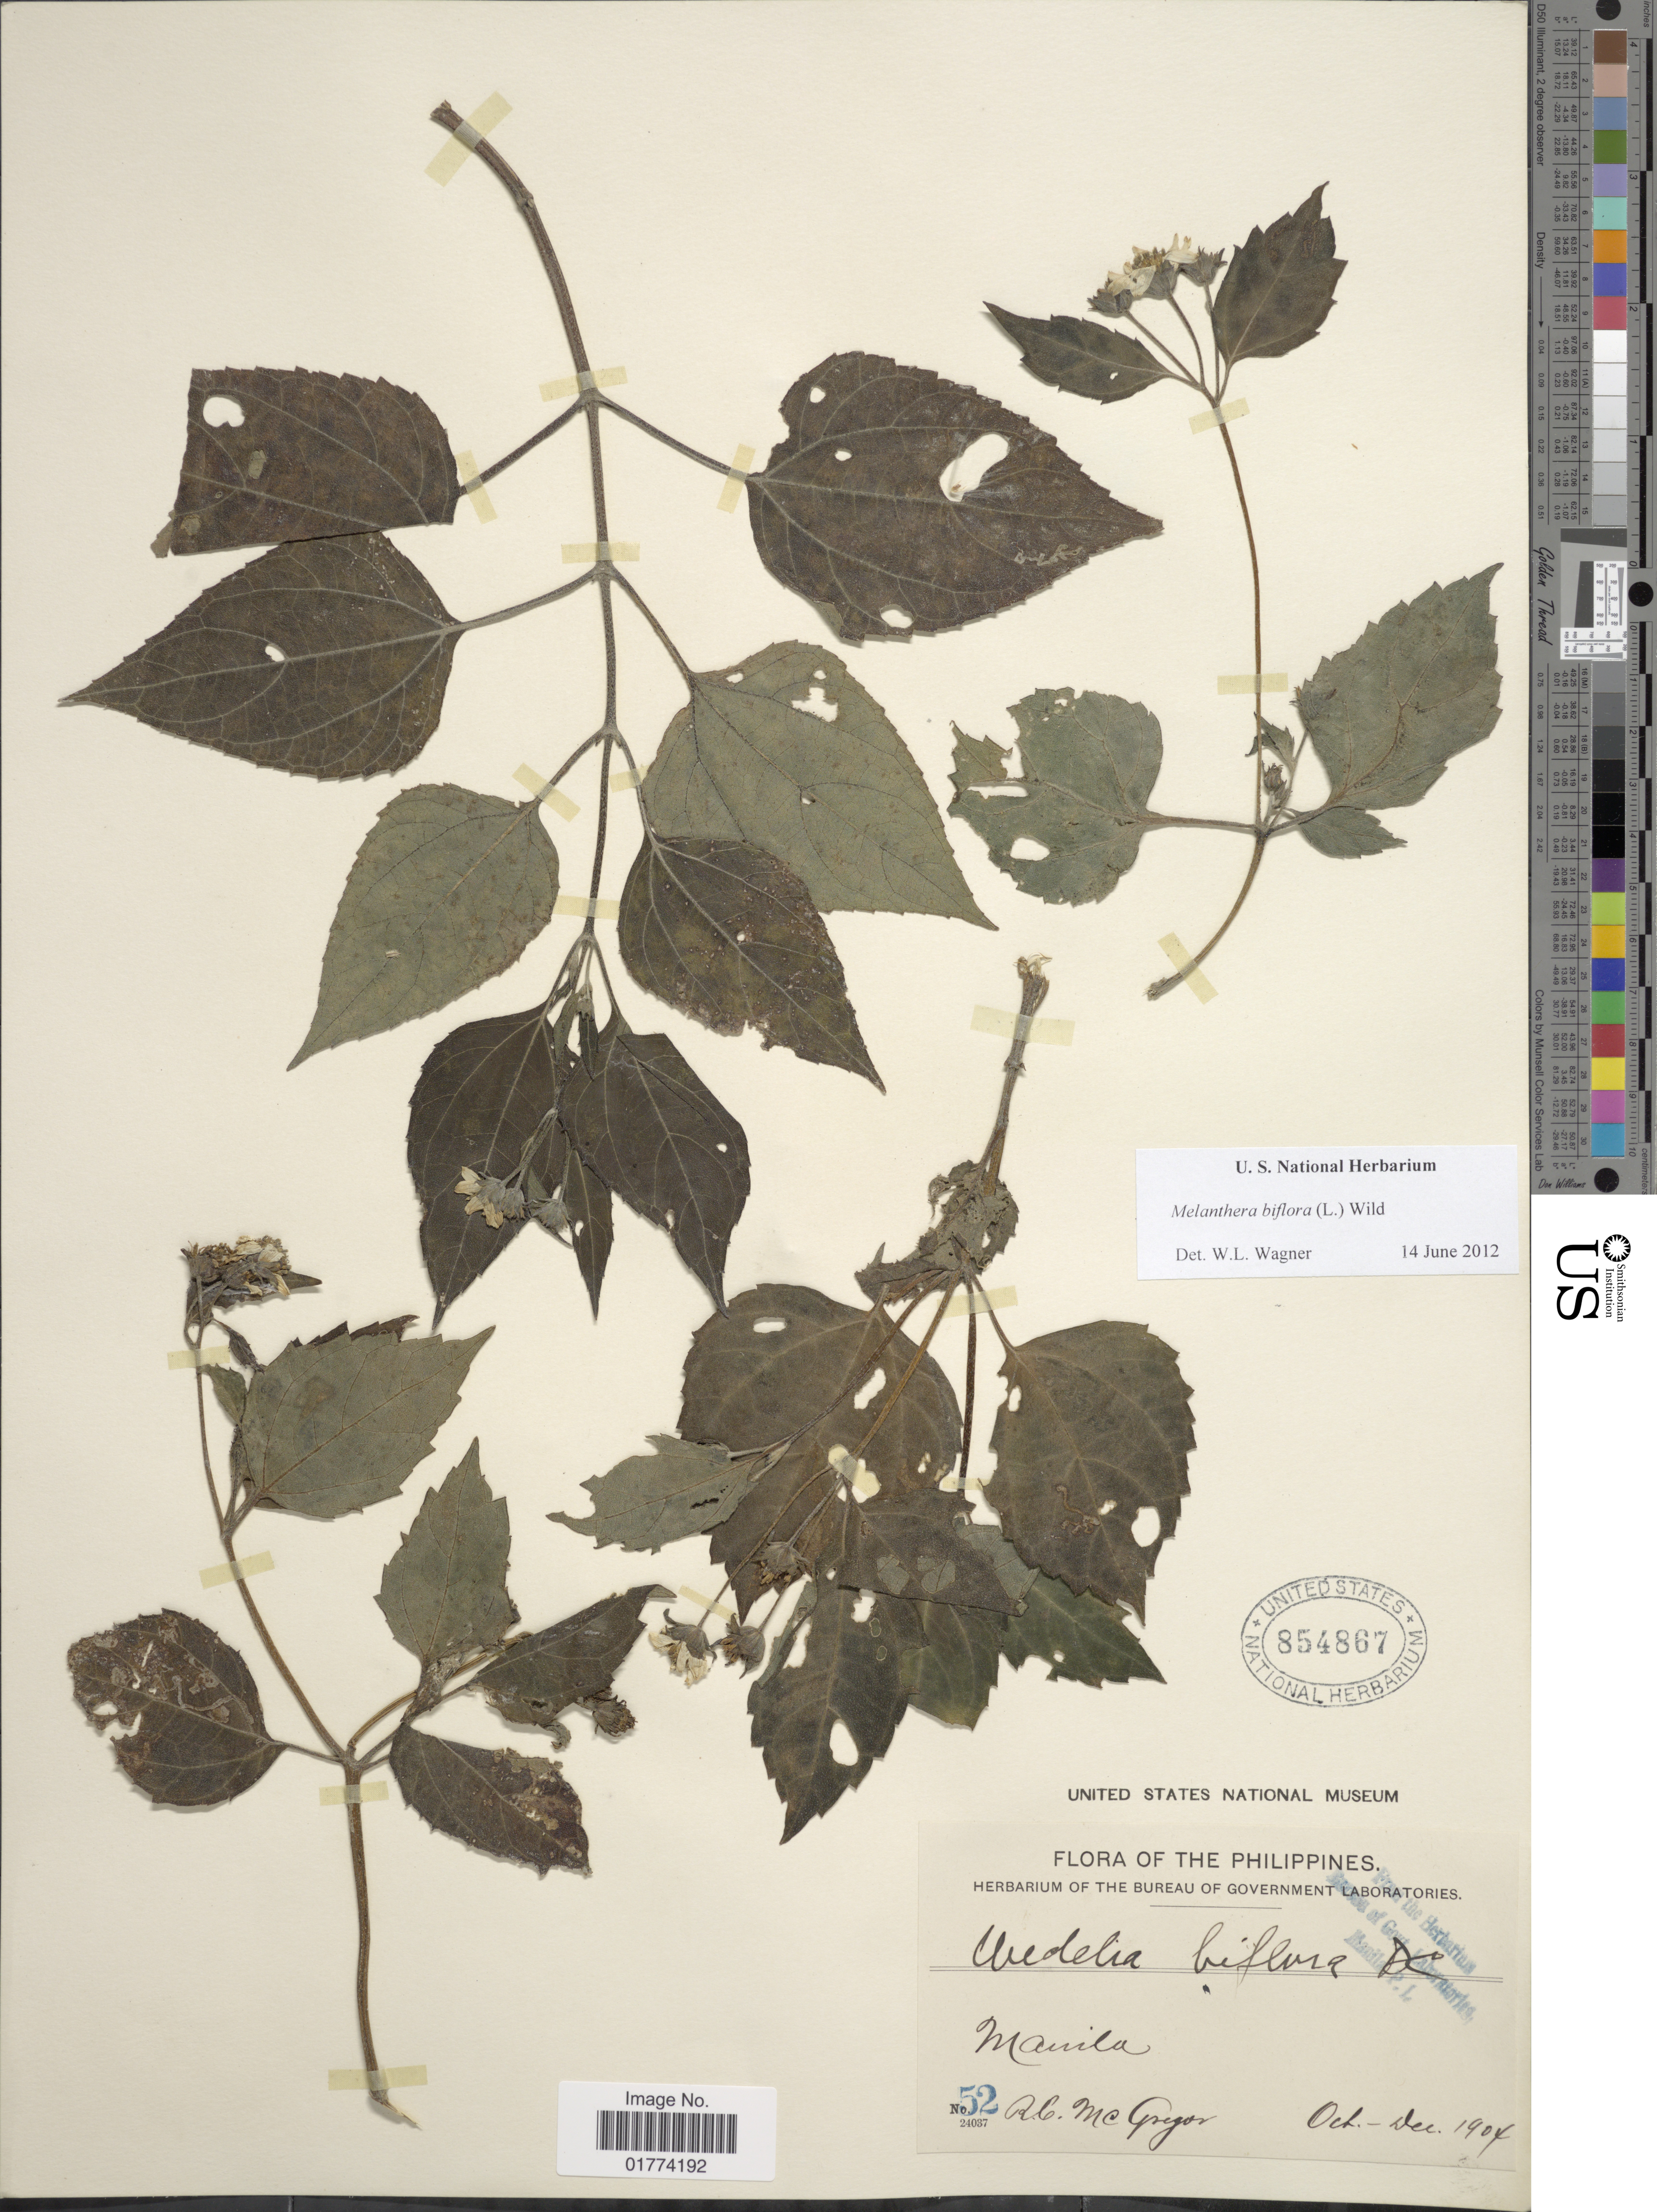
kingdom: Plantae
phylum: Tracheophyta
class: Magnoliopsida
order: Asterales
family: Asteraceae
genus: Wollastonia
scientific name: Wollastonia biflora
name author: (L.) DC.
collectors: R. C. McGregor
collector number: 52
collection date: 1904-10/1904-12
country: Philippines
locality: Manila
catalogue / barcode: US 854867